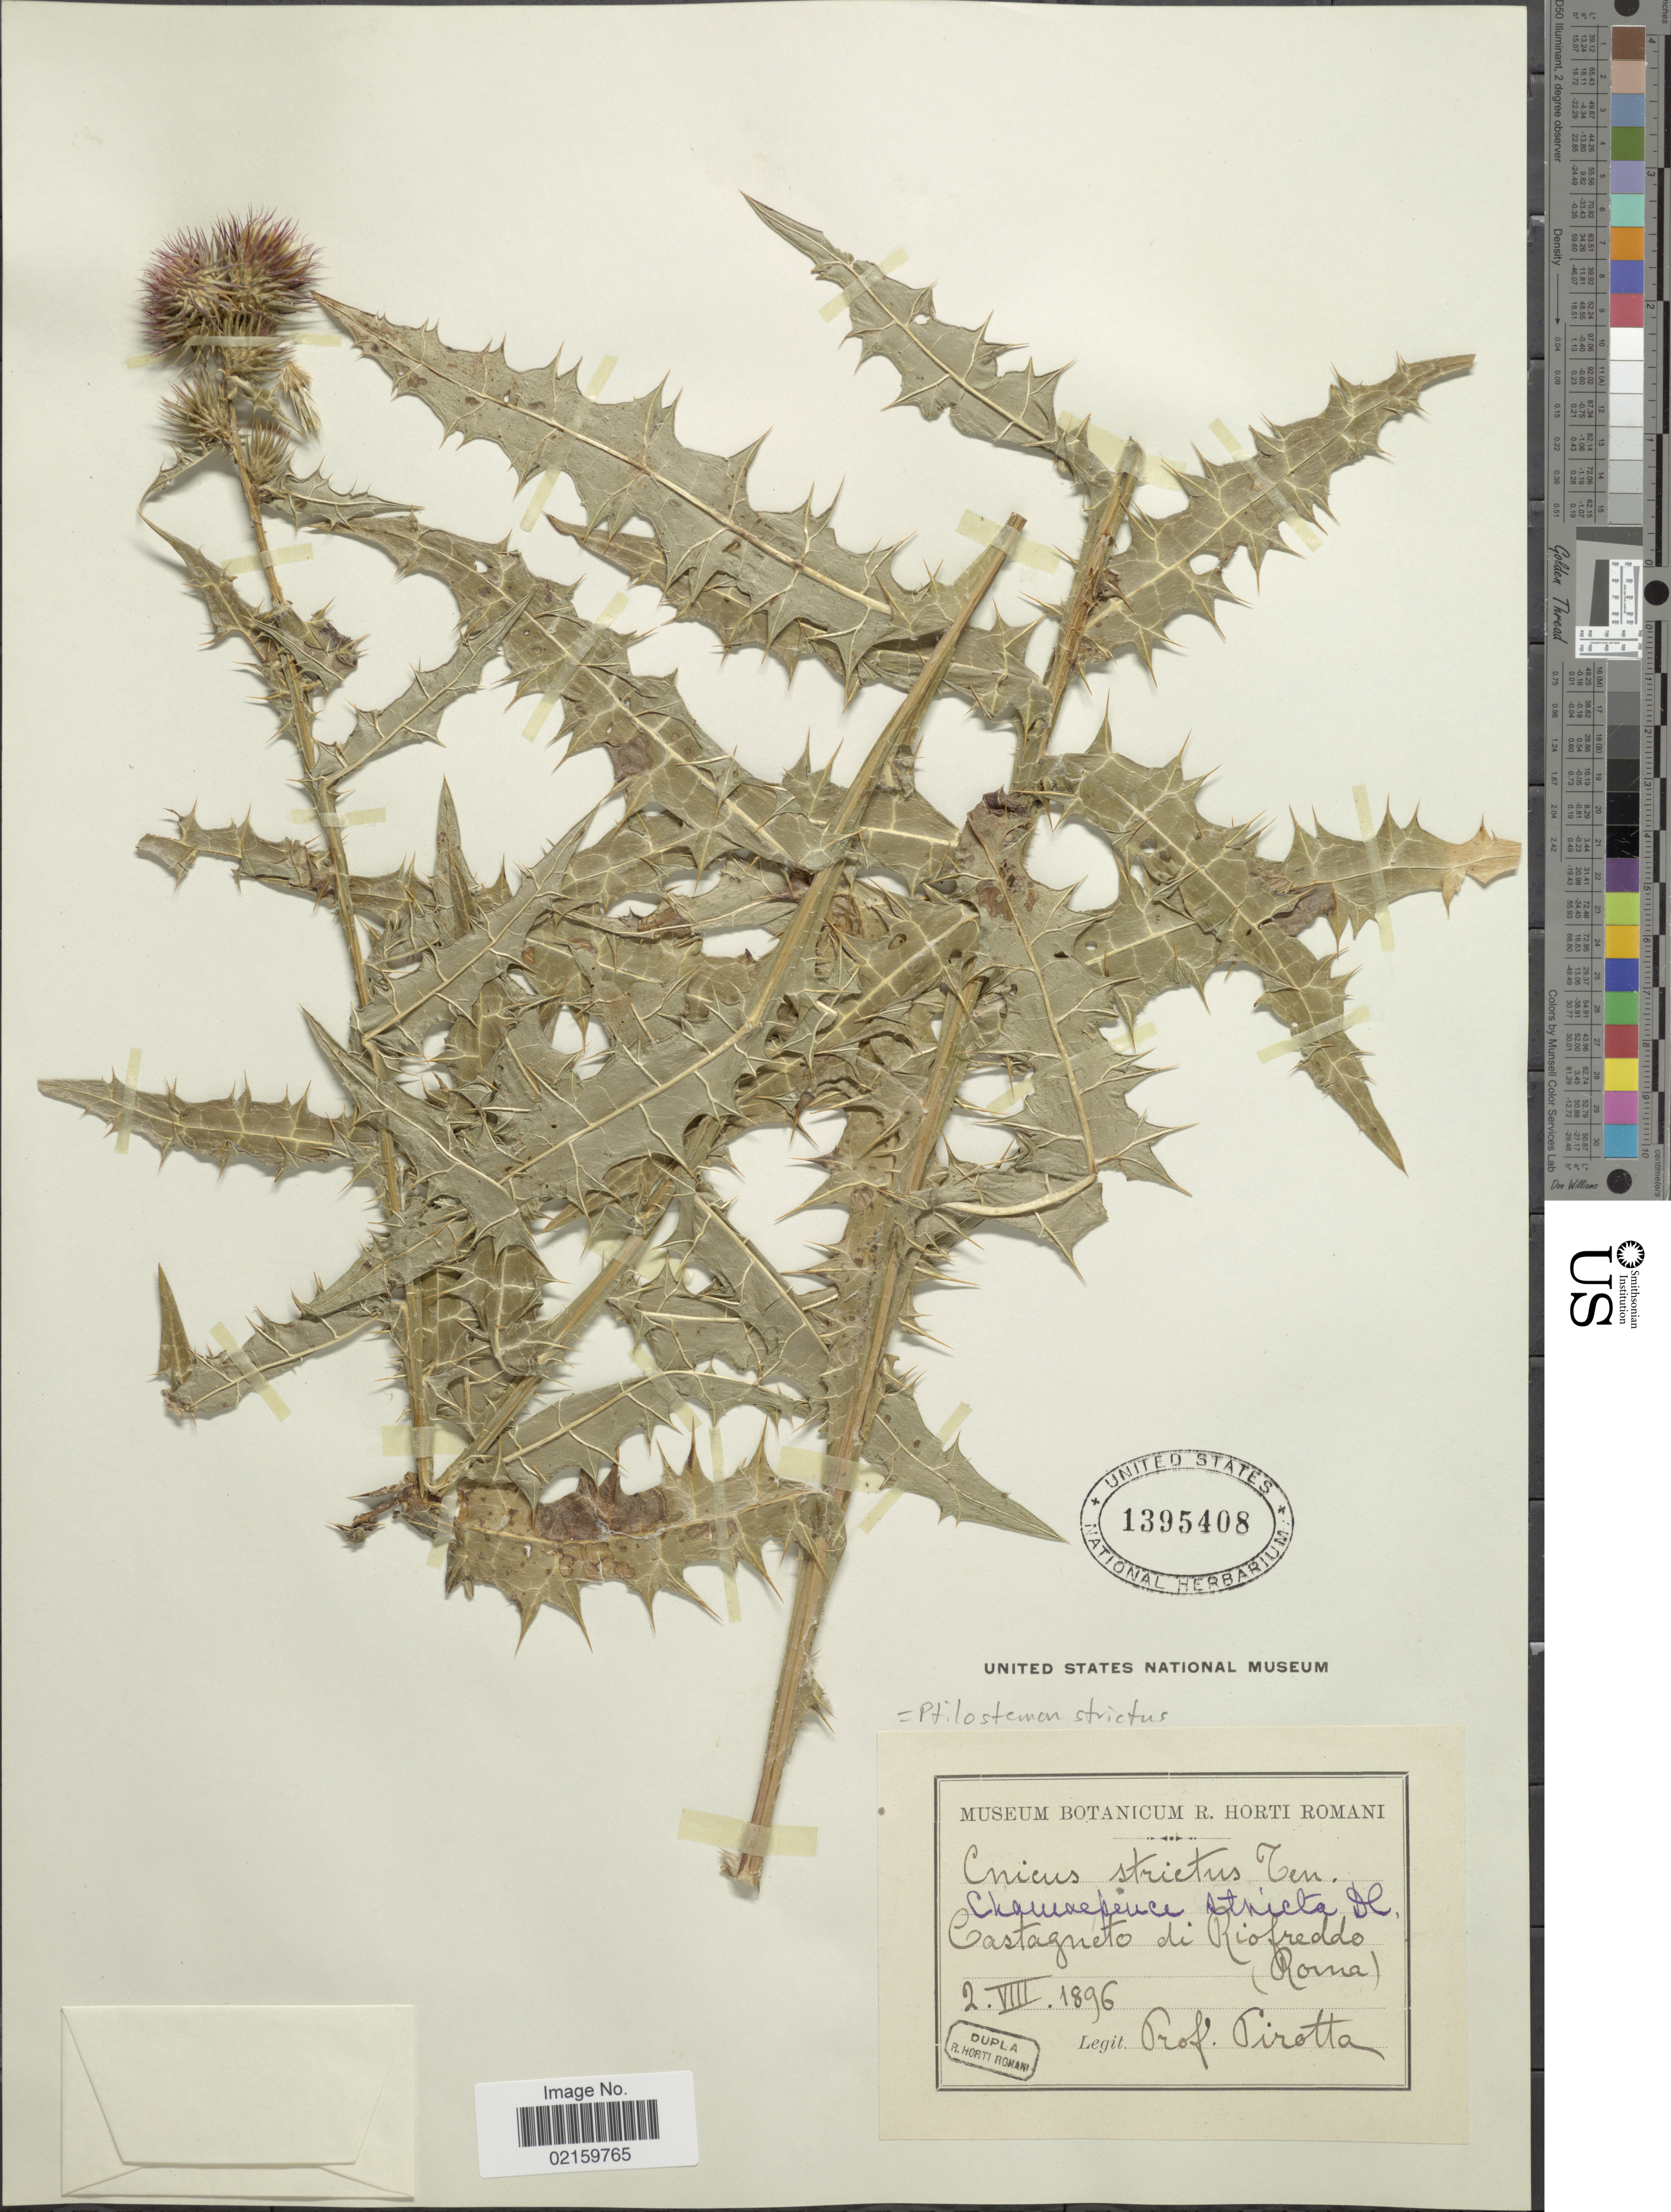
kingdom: Plantae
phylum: Tracheophyta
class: Magnoliopsida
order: Asterales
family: Asteraceae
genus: Ptilostemon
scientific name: Ptilostemon strictus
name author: (Ten.) Greuter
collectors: Pirotta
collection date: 1896-08-02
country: Italy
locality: Castagneto di Riofreddo (Roma)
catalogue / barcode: US 1395408